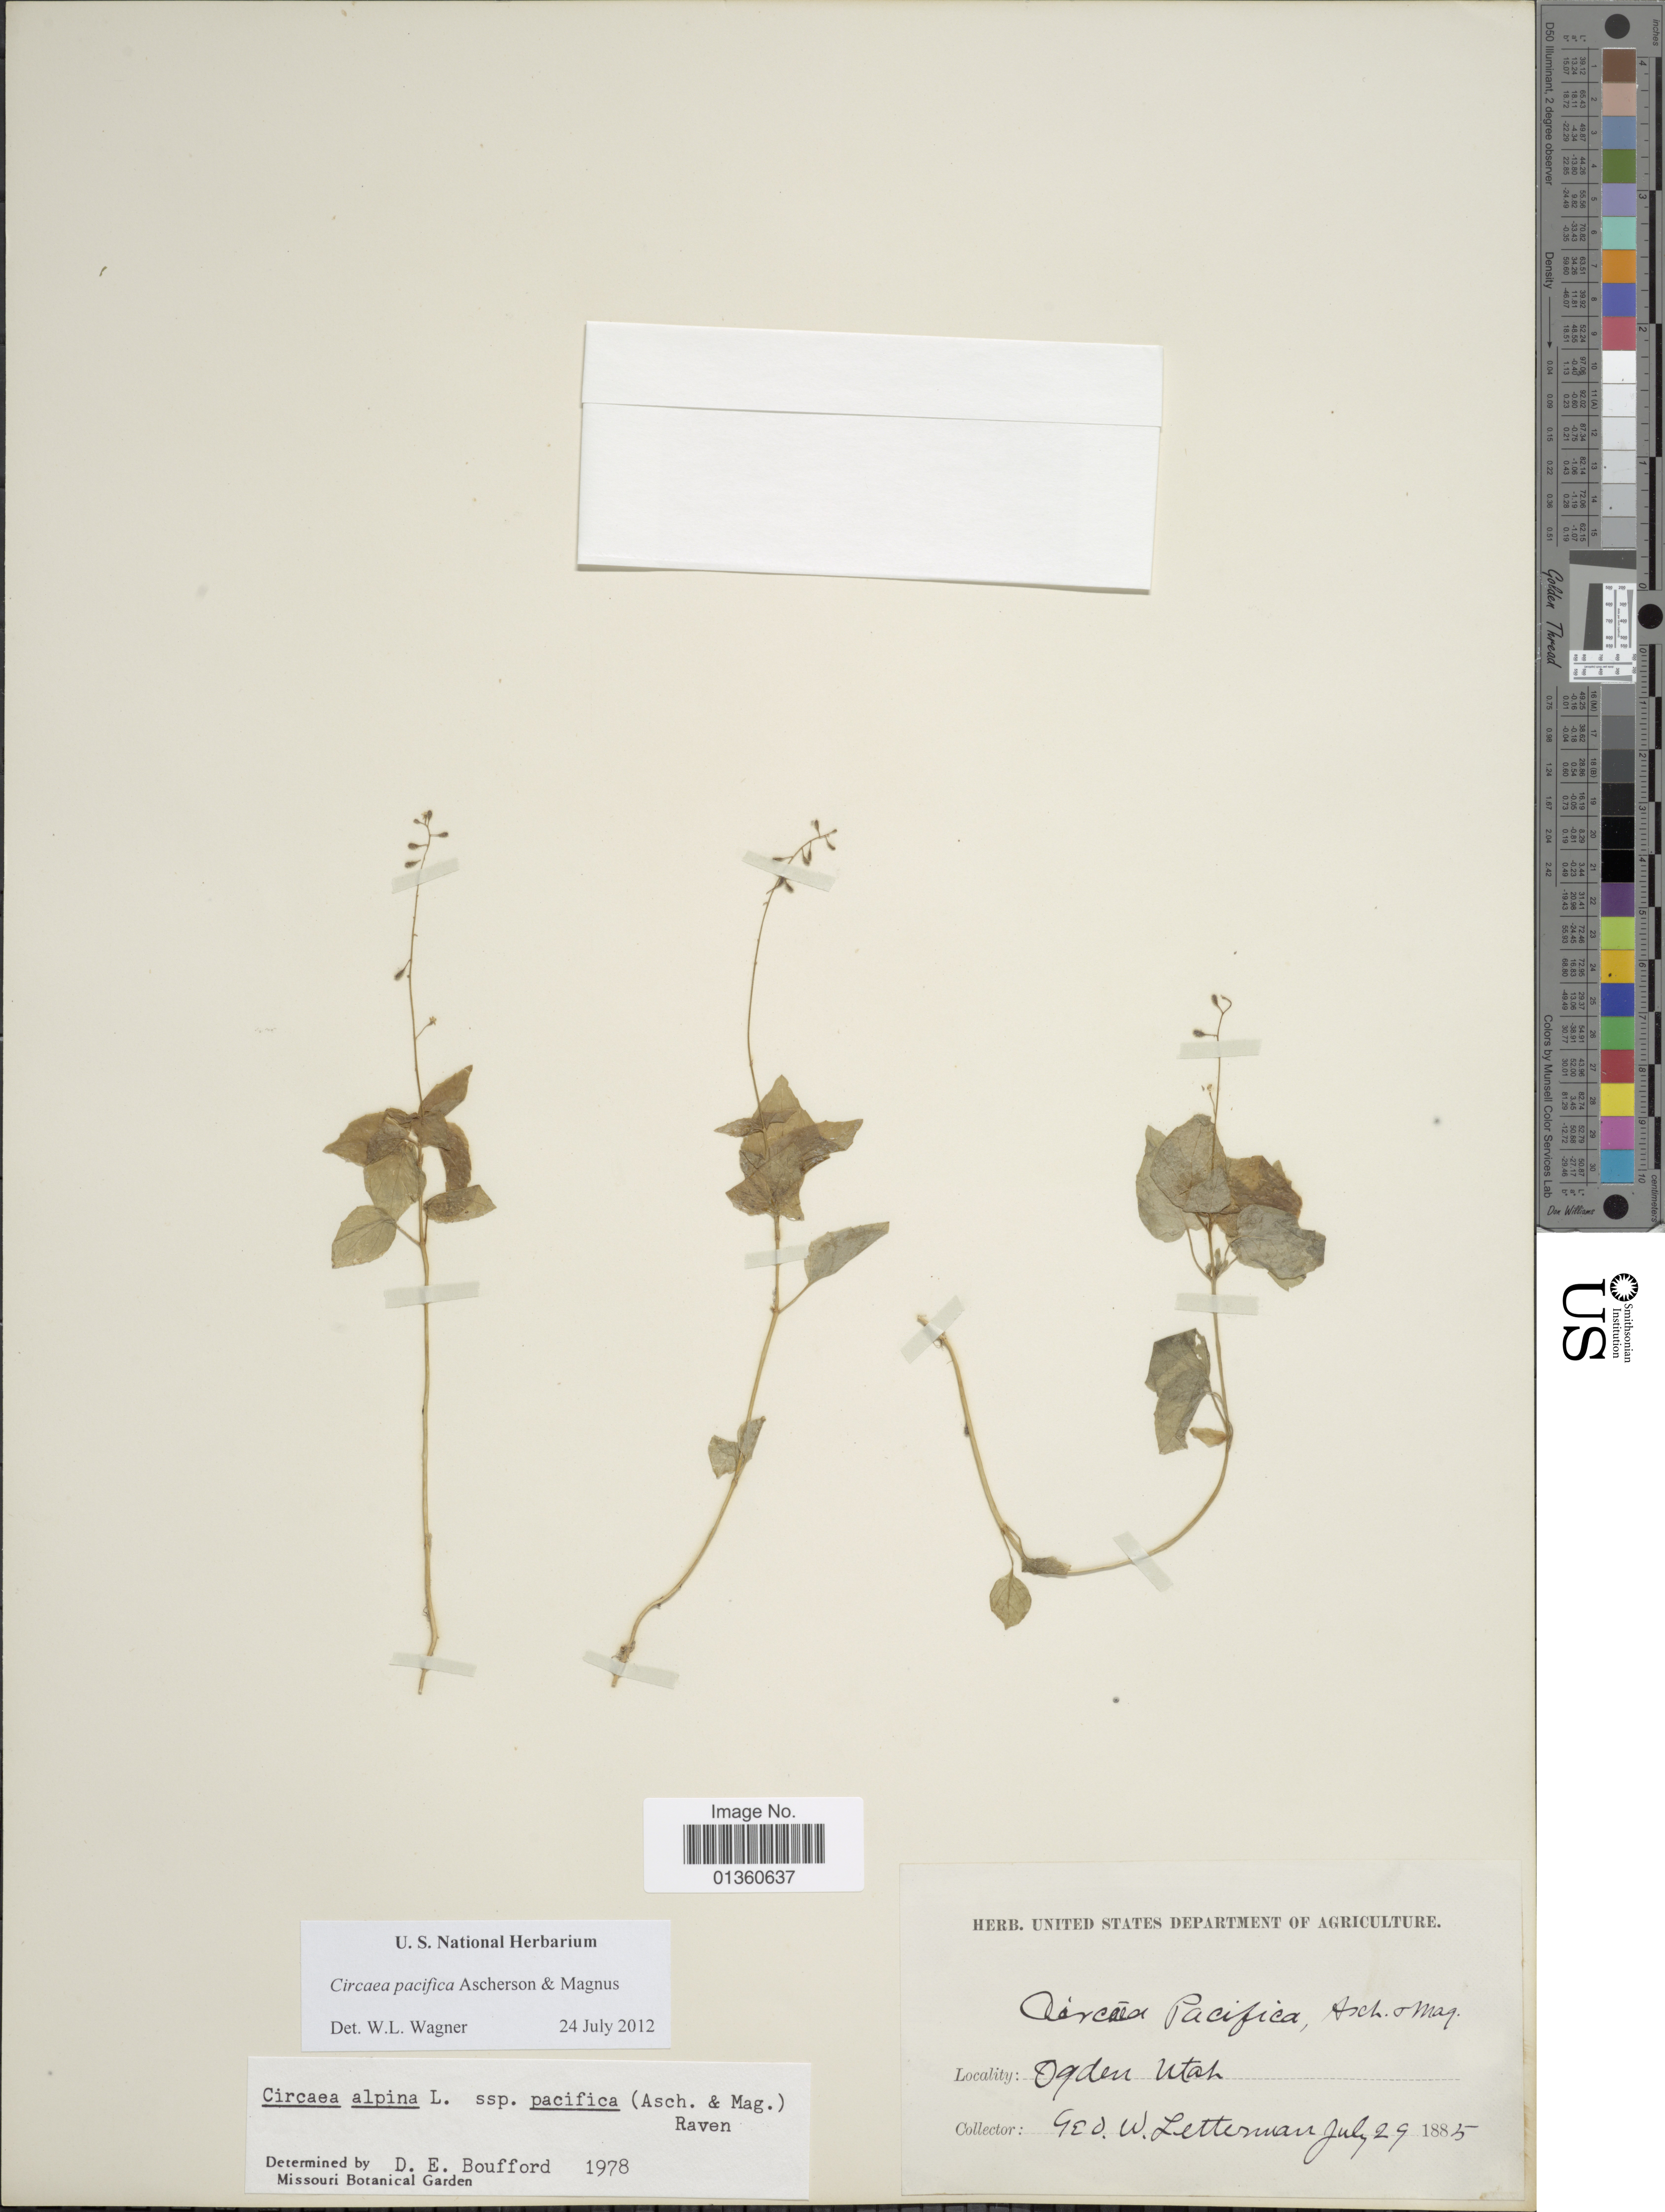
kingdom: Plantae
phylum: Tracheophyta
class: Magnoliopsida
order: Myrtales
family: Onagraceae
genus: Circaea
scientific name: Circaea pacifica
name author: Asch. & Magnus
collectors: G. W. Letterman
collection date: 1885-07-29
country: United States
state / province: Utah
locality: Ogden Utah